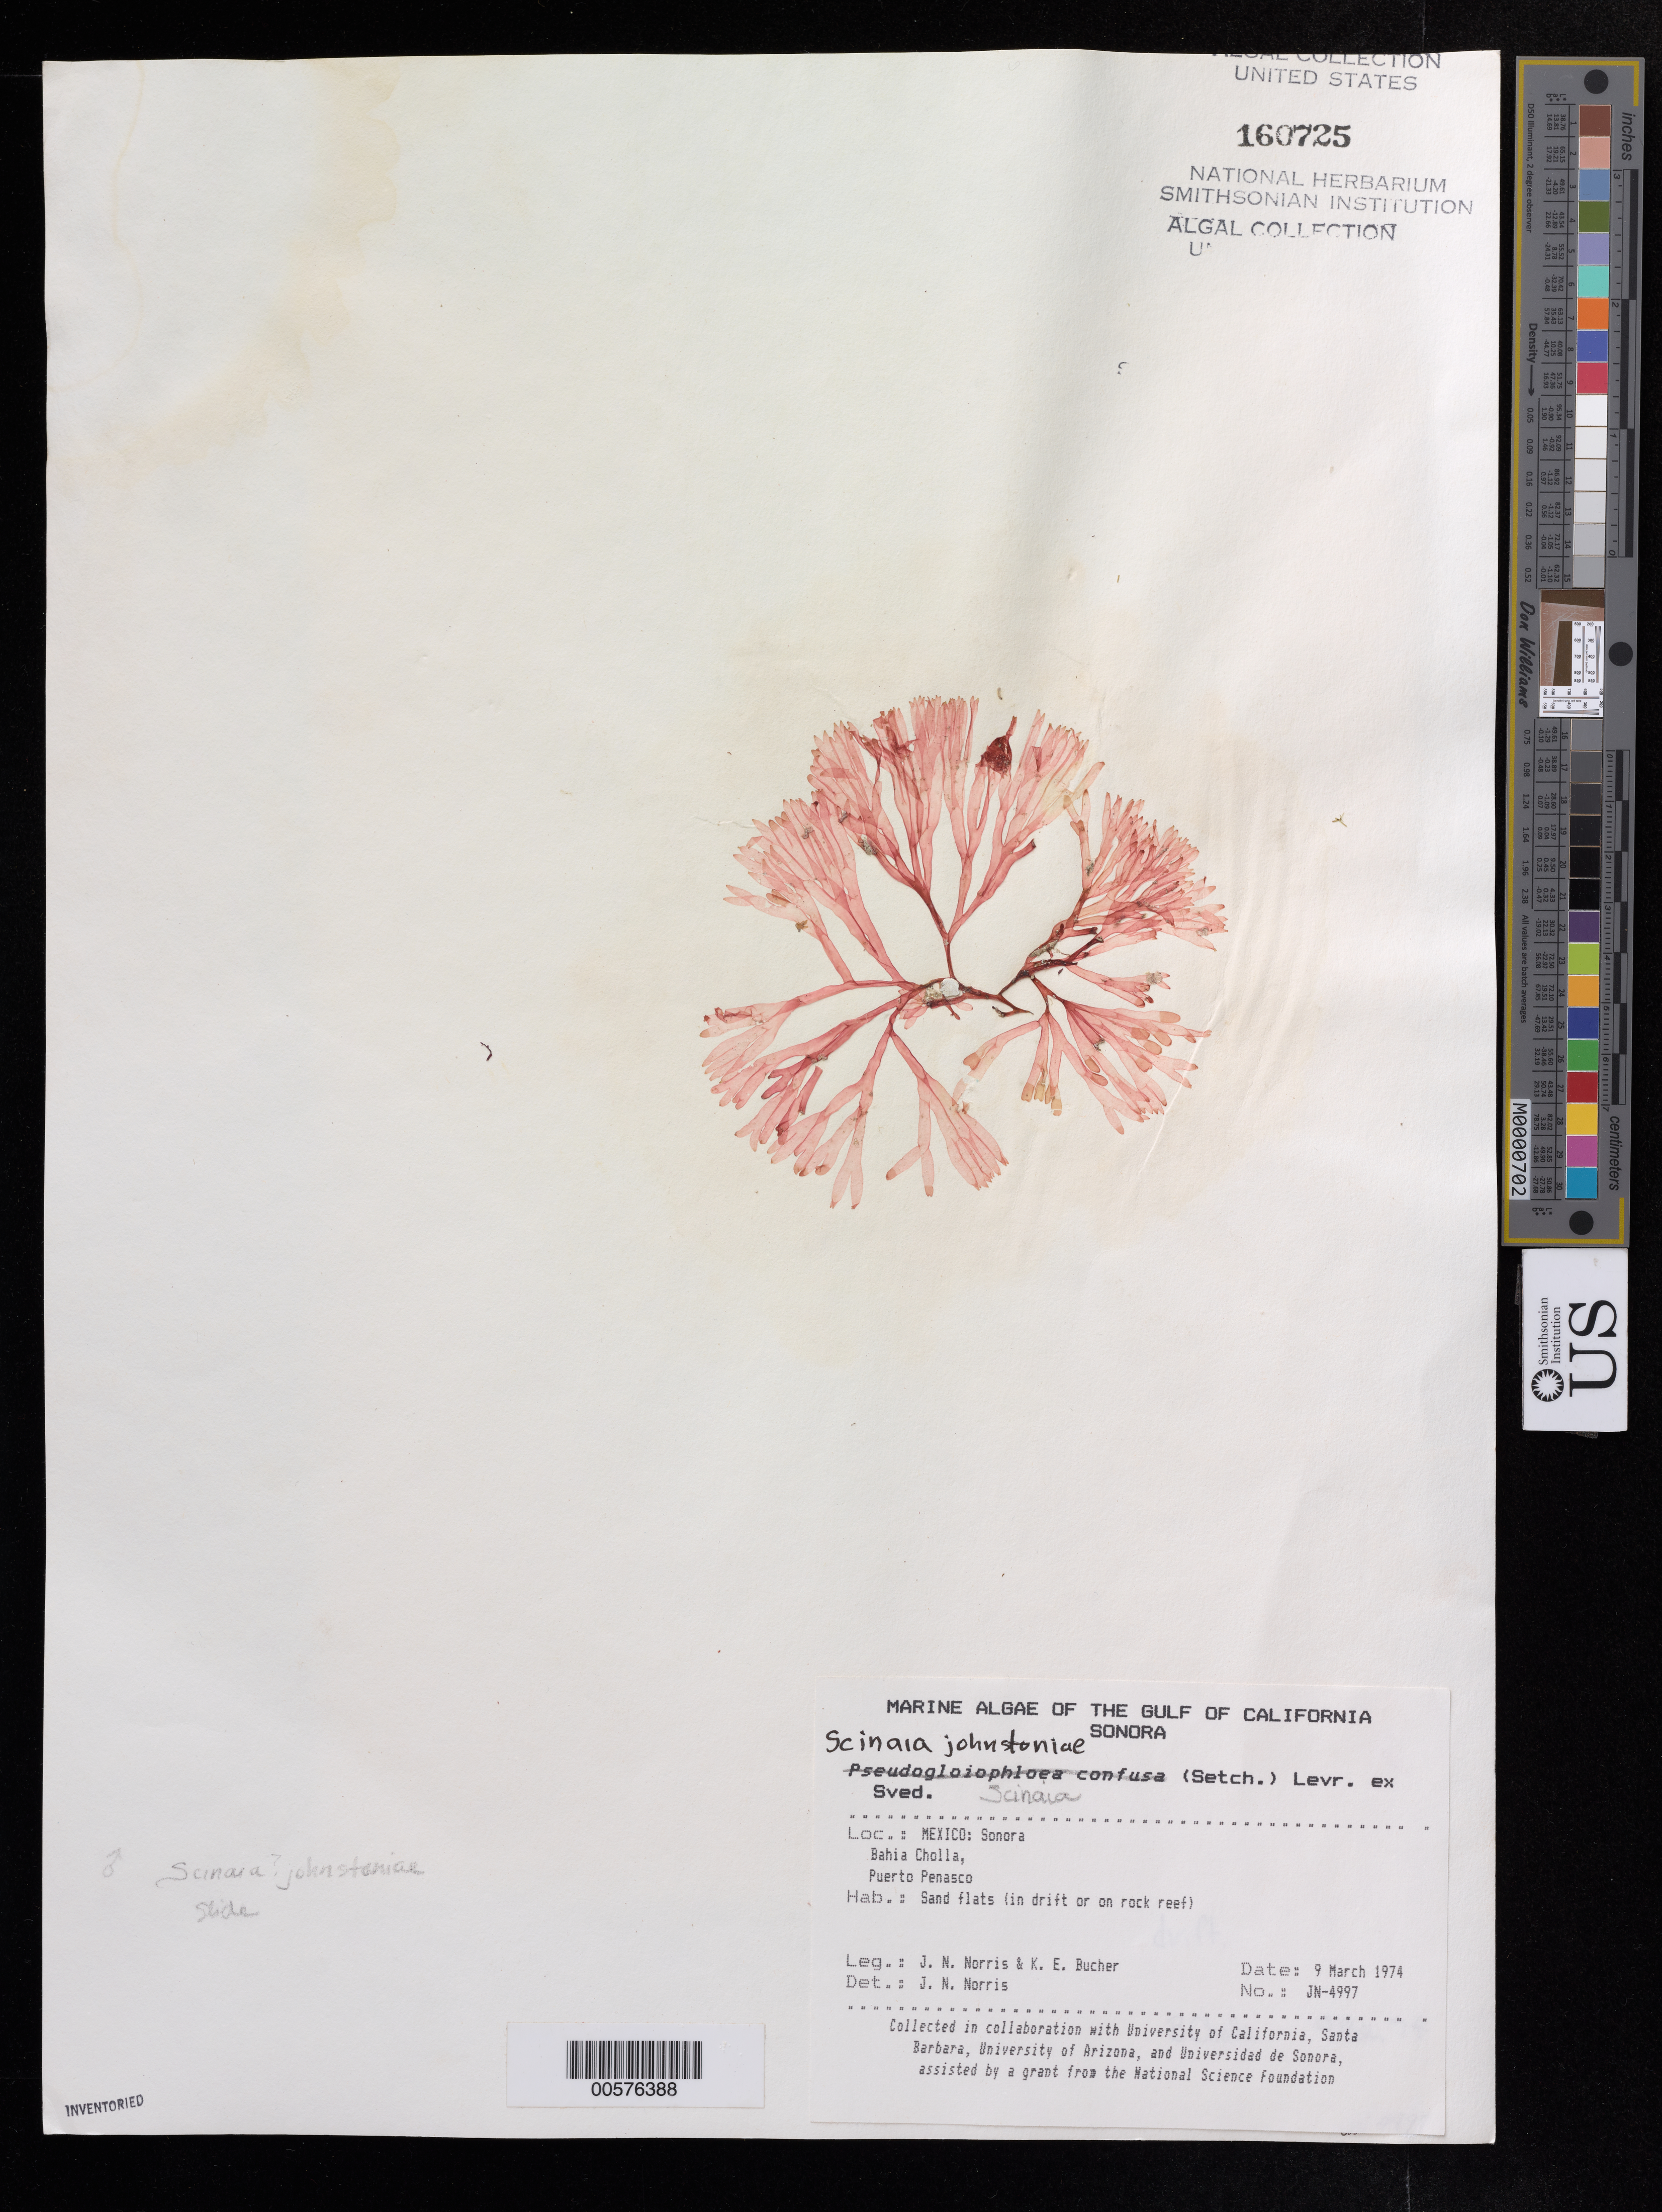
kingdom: Plantae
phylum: Rhodophyta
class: Florideophyceae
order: Nemaliales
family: Scinaiaceae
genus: Scinaia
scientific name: Scinaia johnstoniae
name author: Setch.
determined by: Norris, James N.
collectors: J. N. Norris & K. E. Bucher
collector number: JN-4997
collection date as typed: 09 Mar 1974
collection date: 1974-03-09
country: Mexico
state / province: Sonora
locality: Bahia Cholla, Puerto Penasco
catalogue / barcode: US 160725